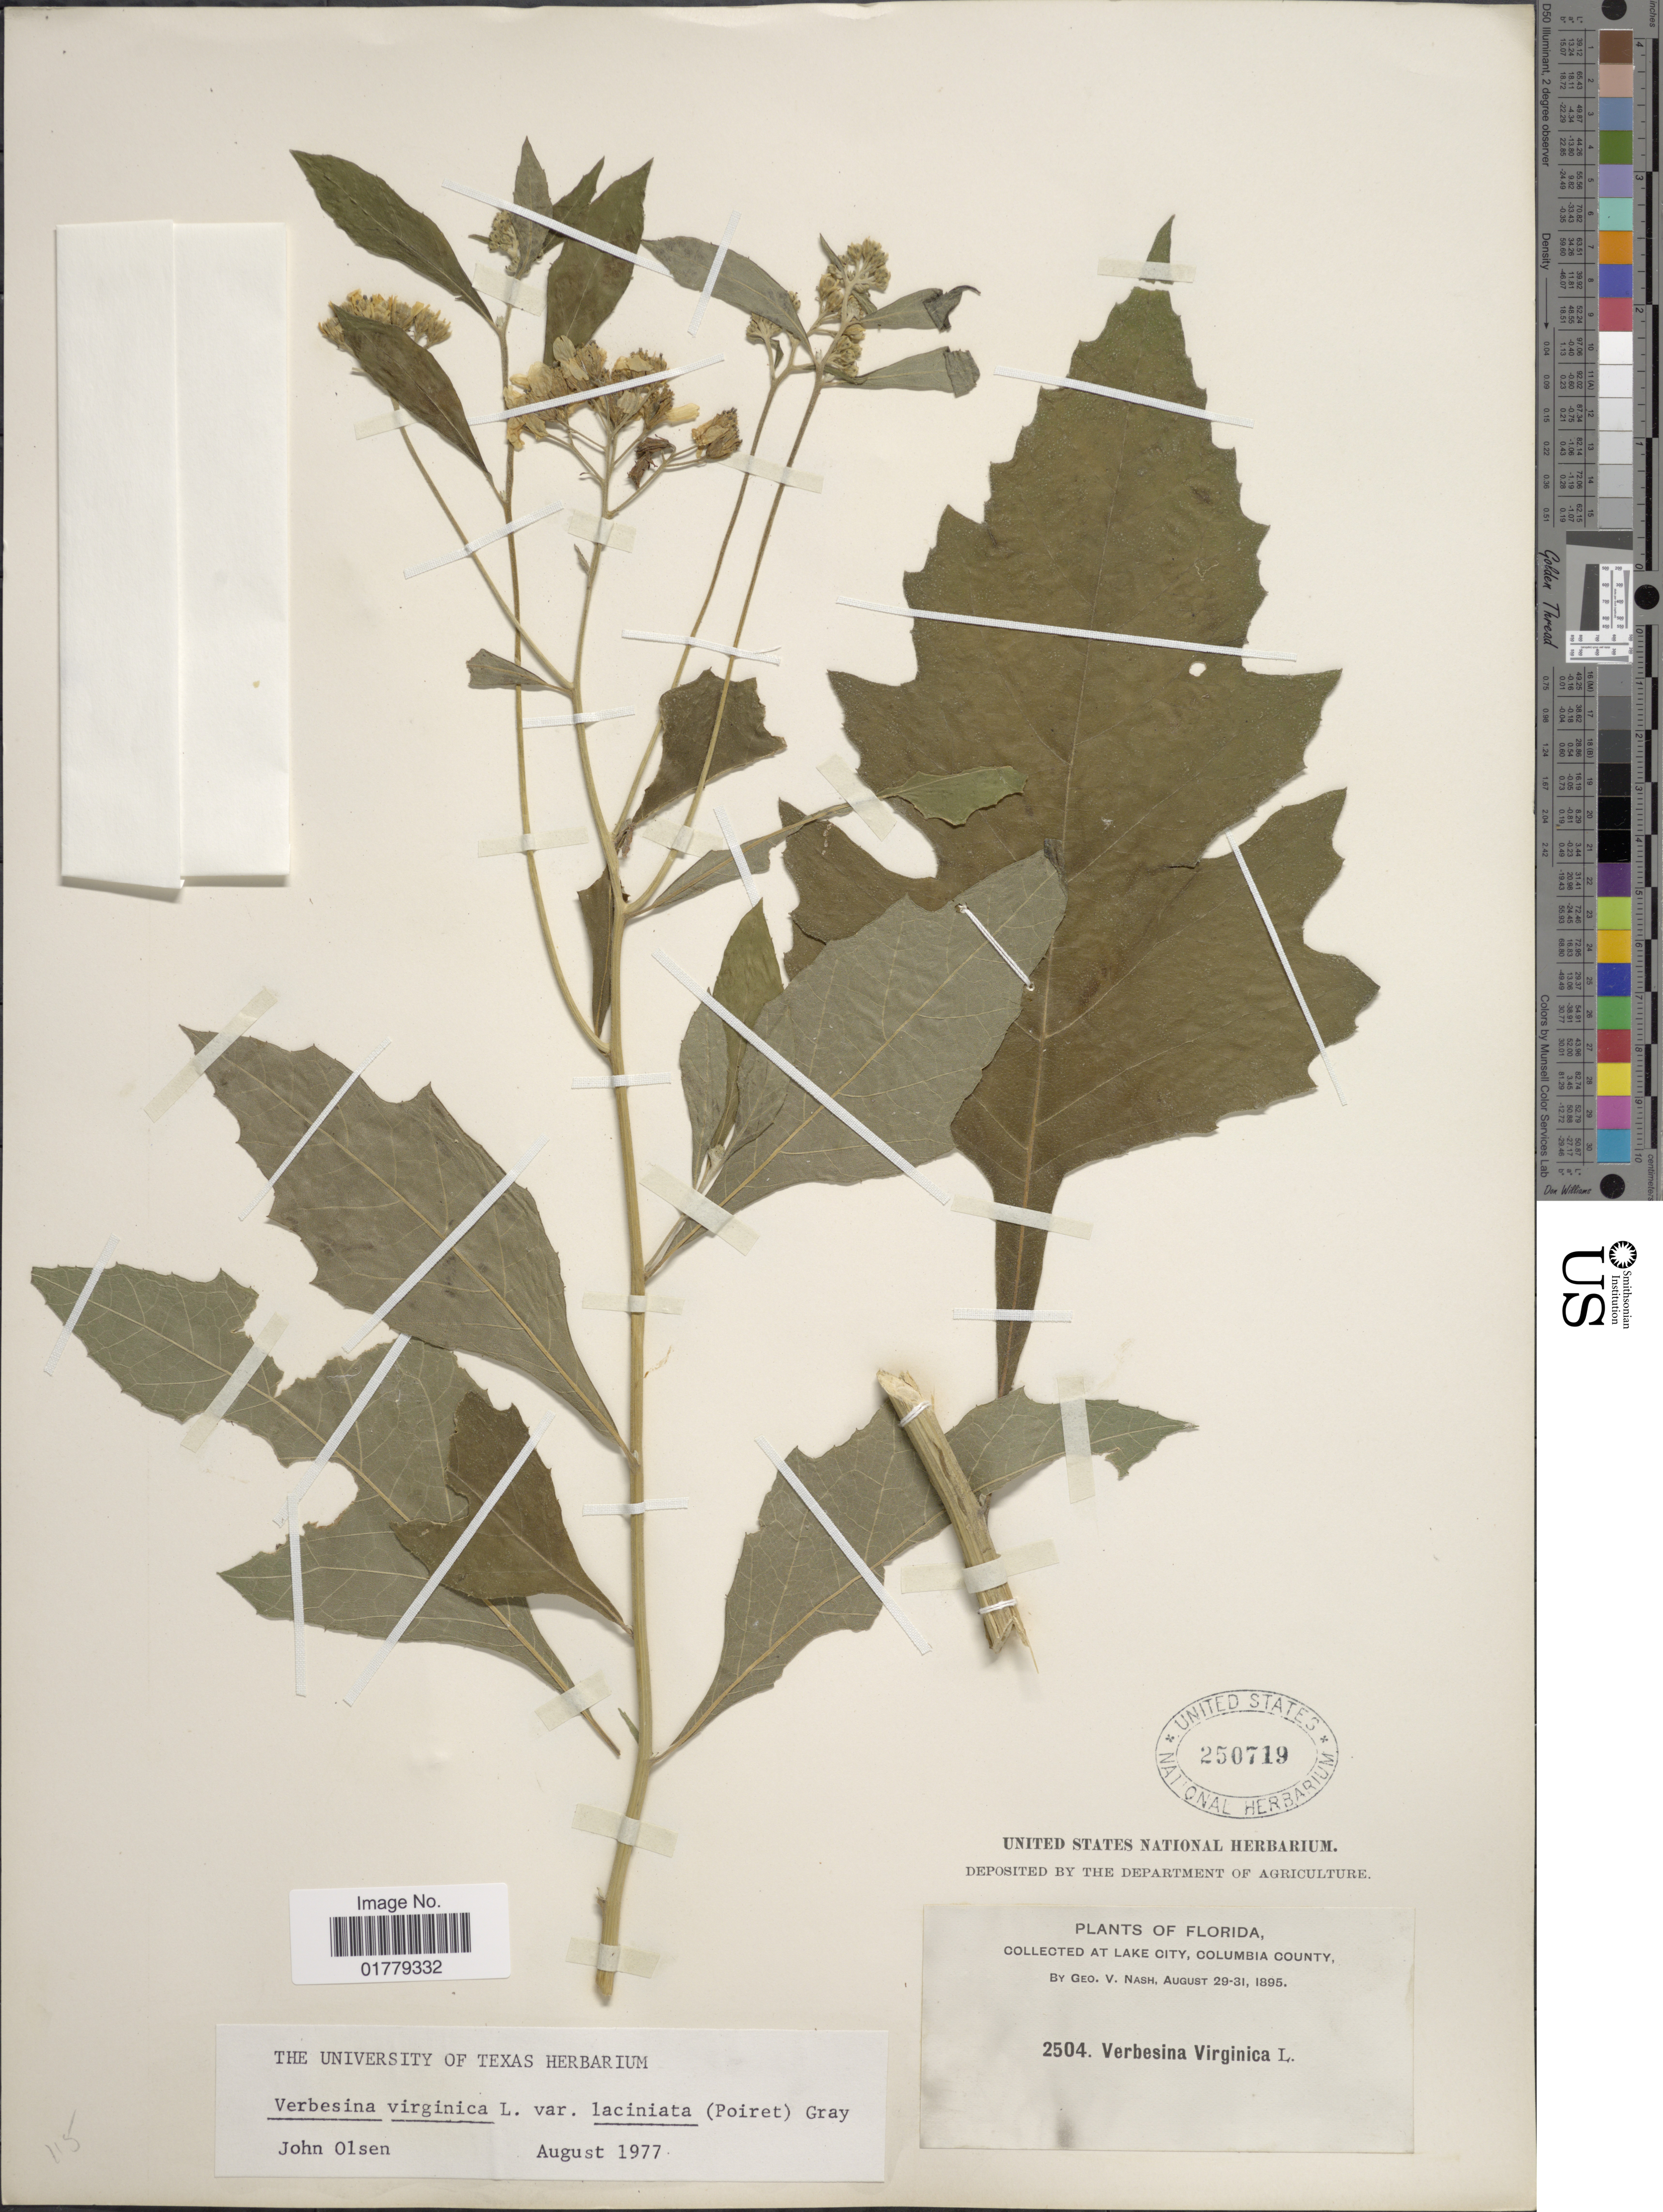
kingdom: Plantae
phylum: Tracheophyta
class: Magnoliopsida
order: Asterales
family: Asteraceae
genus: Verbesina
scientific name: Verbesina virginica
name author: L.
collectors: G. V. Nash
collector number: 2504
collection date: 1895-08-29/1895-08-31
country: United States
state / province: Florida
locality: At Lake City, Columbia County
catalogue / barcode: US 250719